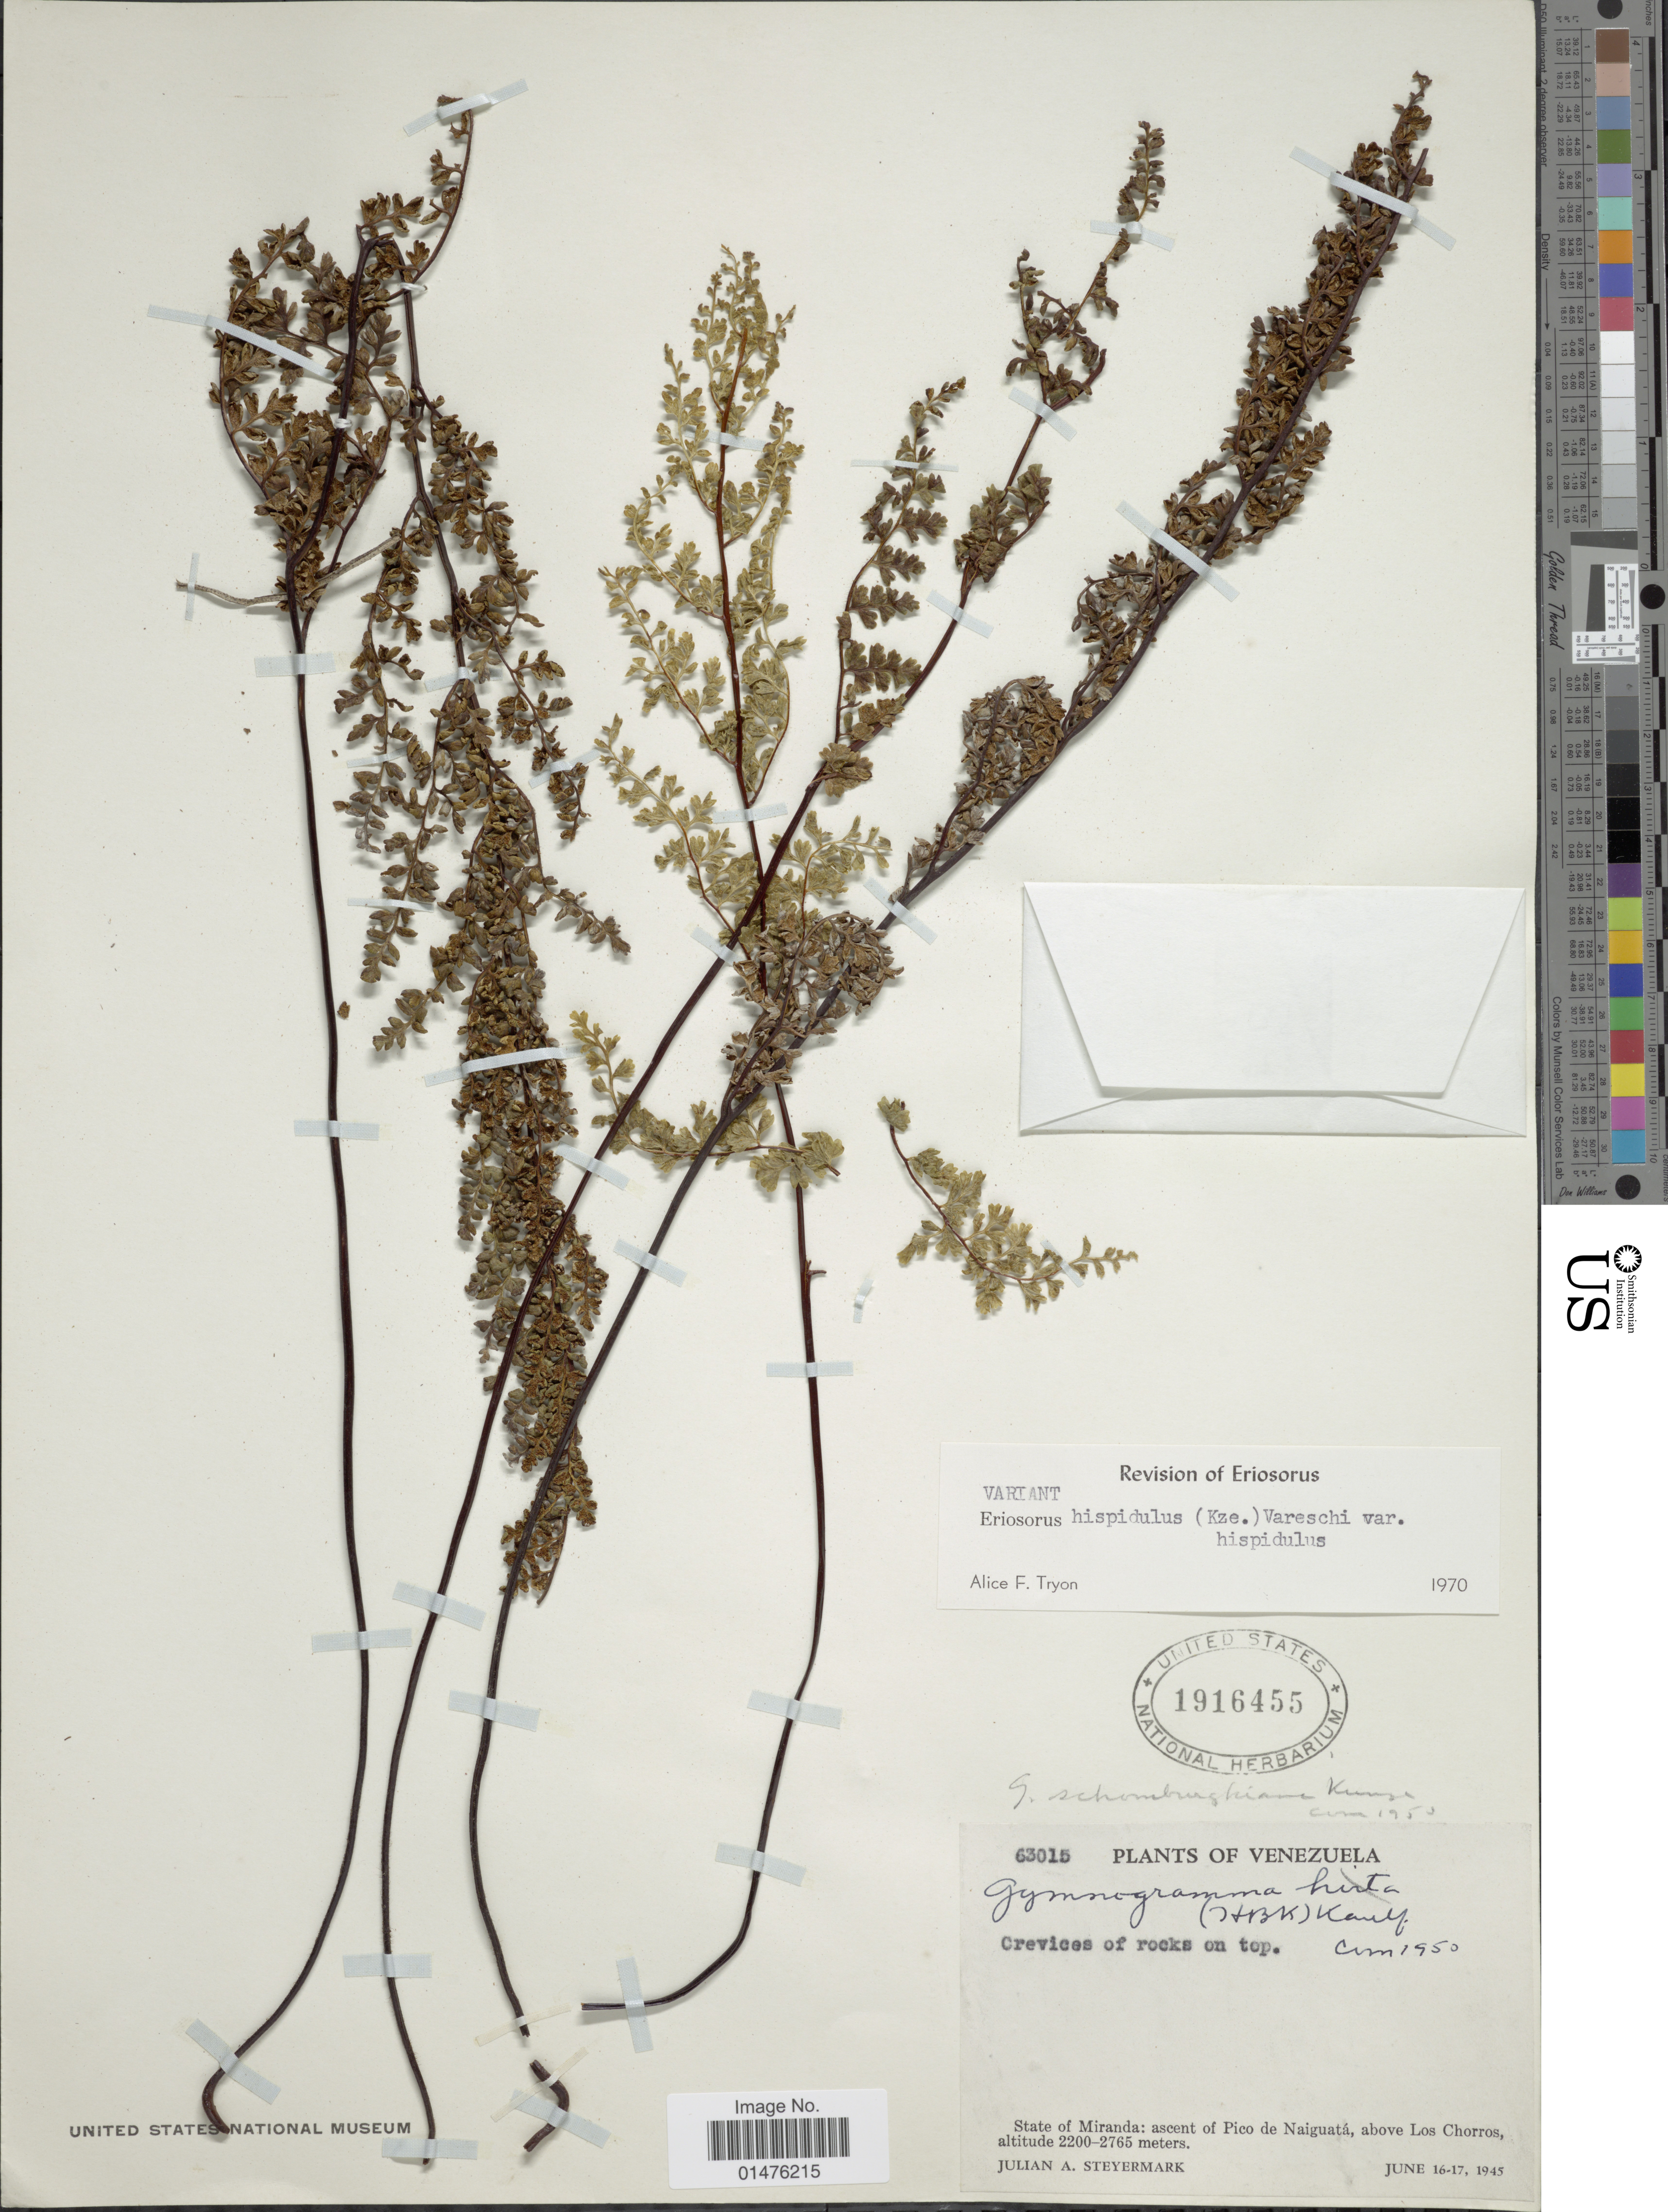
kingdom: Plantae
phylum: Tracheophyta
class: Polypodiopsida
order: Polypodiales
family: Pteridaceae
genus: Jamesonia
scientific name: Jamesonia hispidula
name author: Kunze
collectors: J. Steyermark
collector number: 63015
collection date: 1945-06-16/1945-06-17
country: Venezuela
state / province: Miranda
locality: Ascent of Pico de Naiguatá, above LOs Chorros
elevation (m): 2200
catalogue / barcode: US 1916455